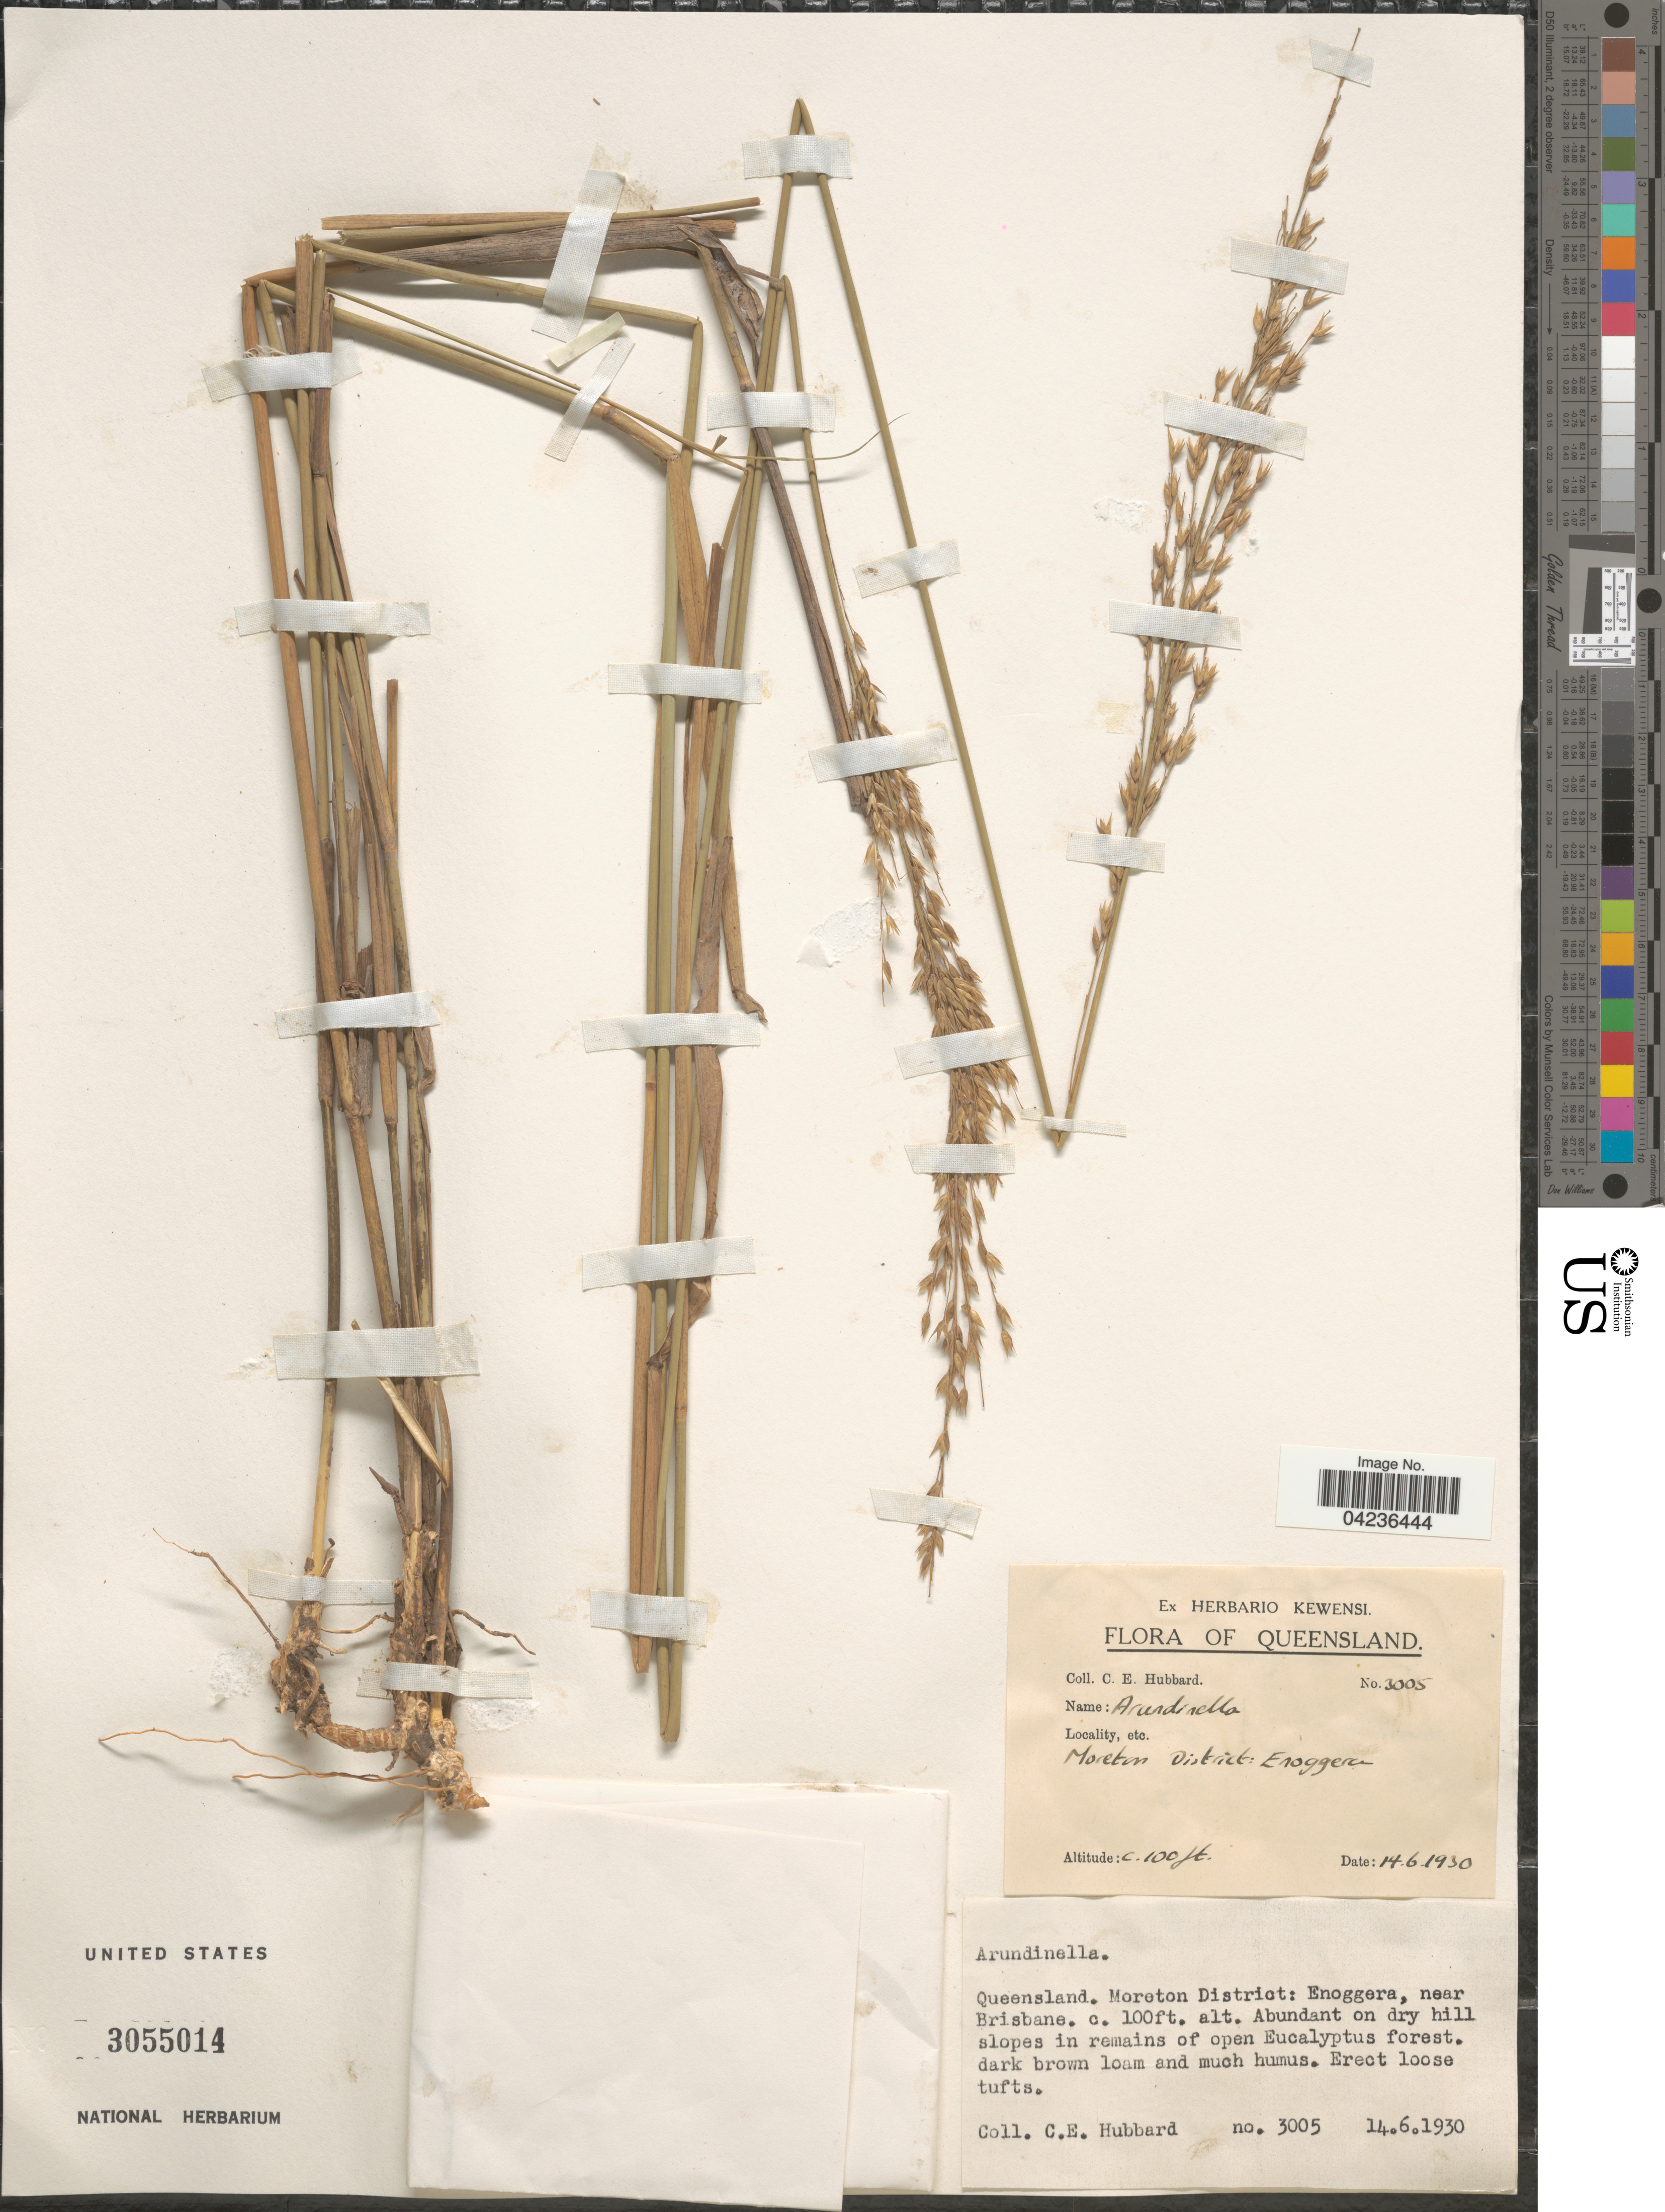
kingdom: Plantae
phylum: Tracheophyta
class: Liliopsida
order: Poales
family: Poaceae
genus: Arundinella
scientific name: Arundinella sp.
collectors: C. E. Hubbard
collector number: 3005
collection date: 1930-06-14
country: Australia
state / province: Queensland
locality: Moreton District: Enoggera, near Brisbane. Abundant on dry hill slopes in remains of open Eucalyptus forest.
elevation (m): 30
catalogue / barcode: US 3055014